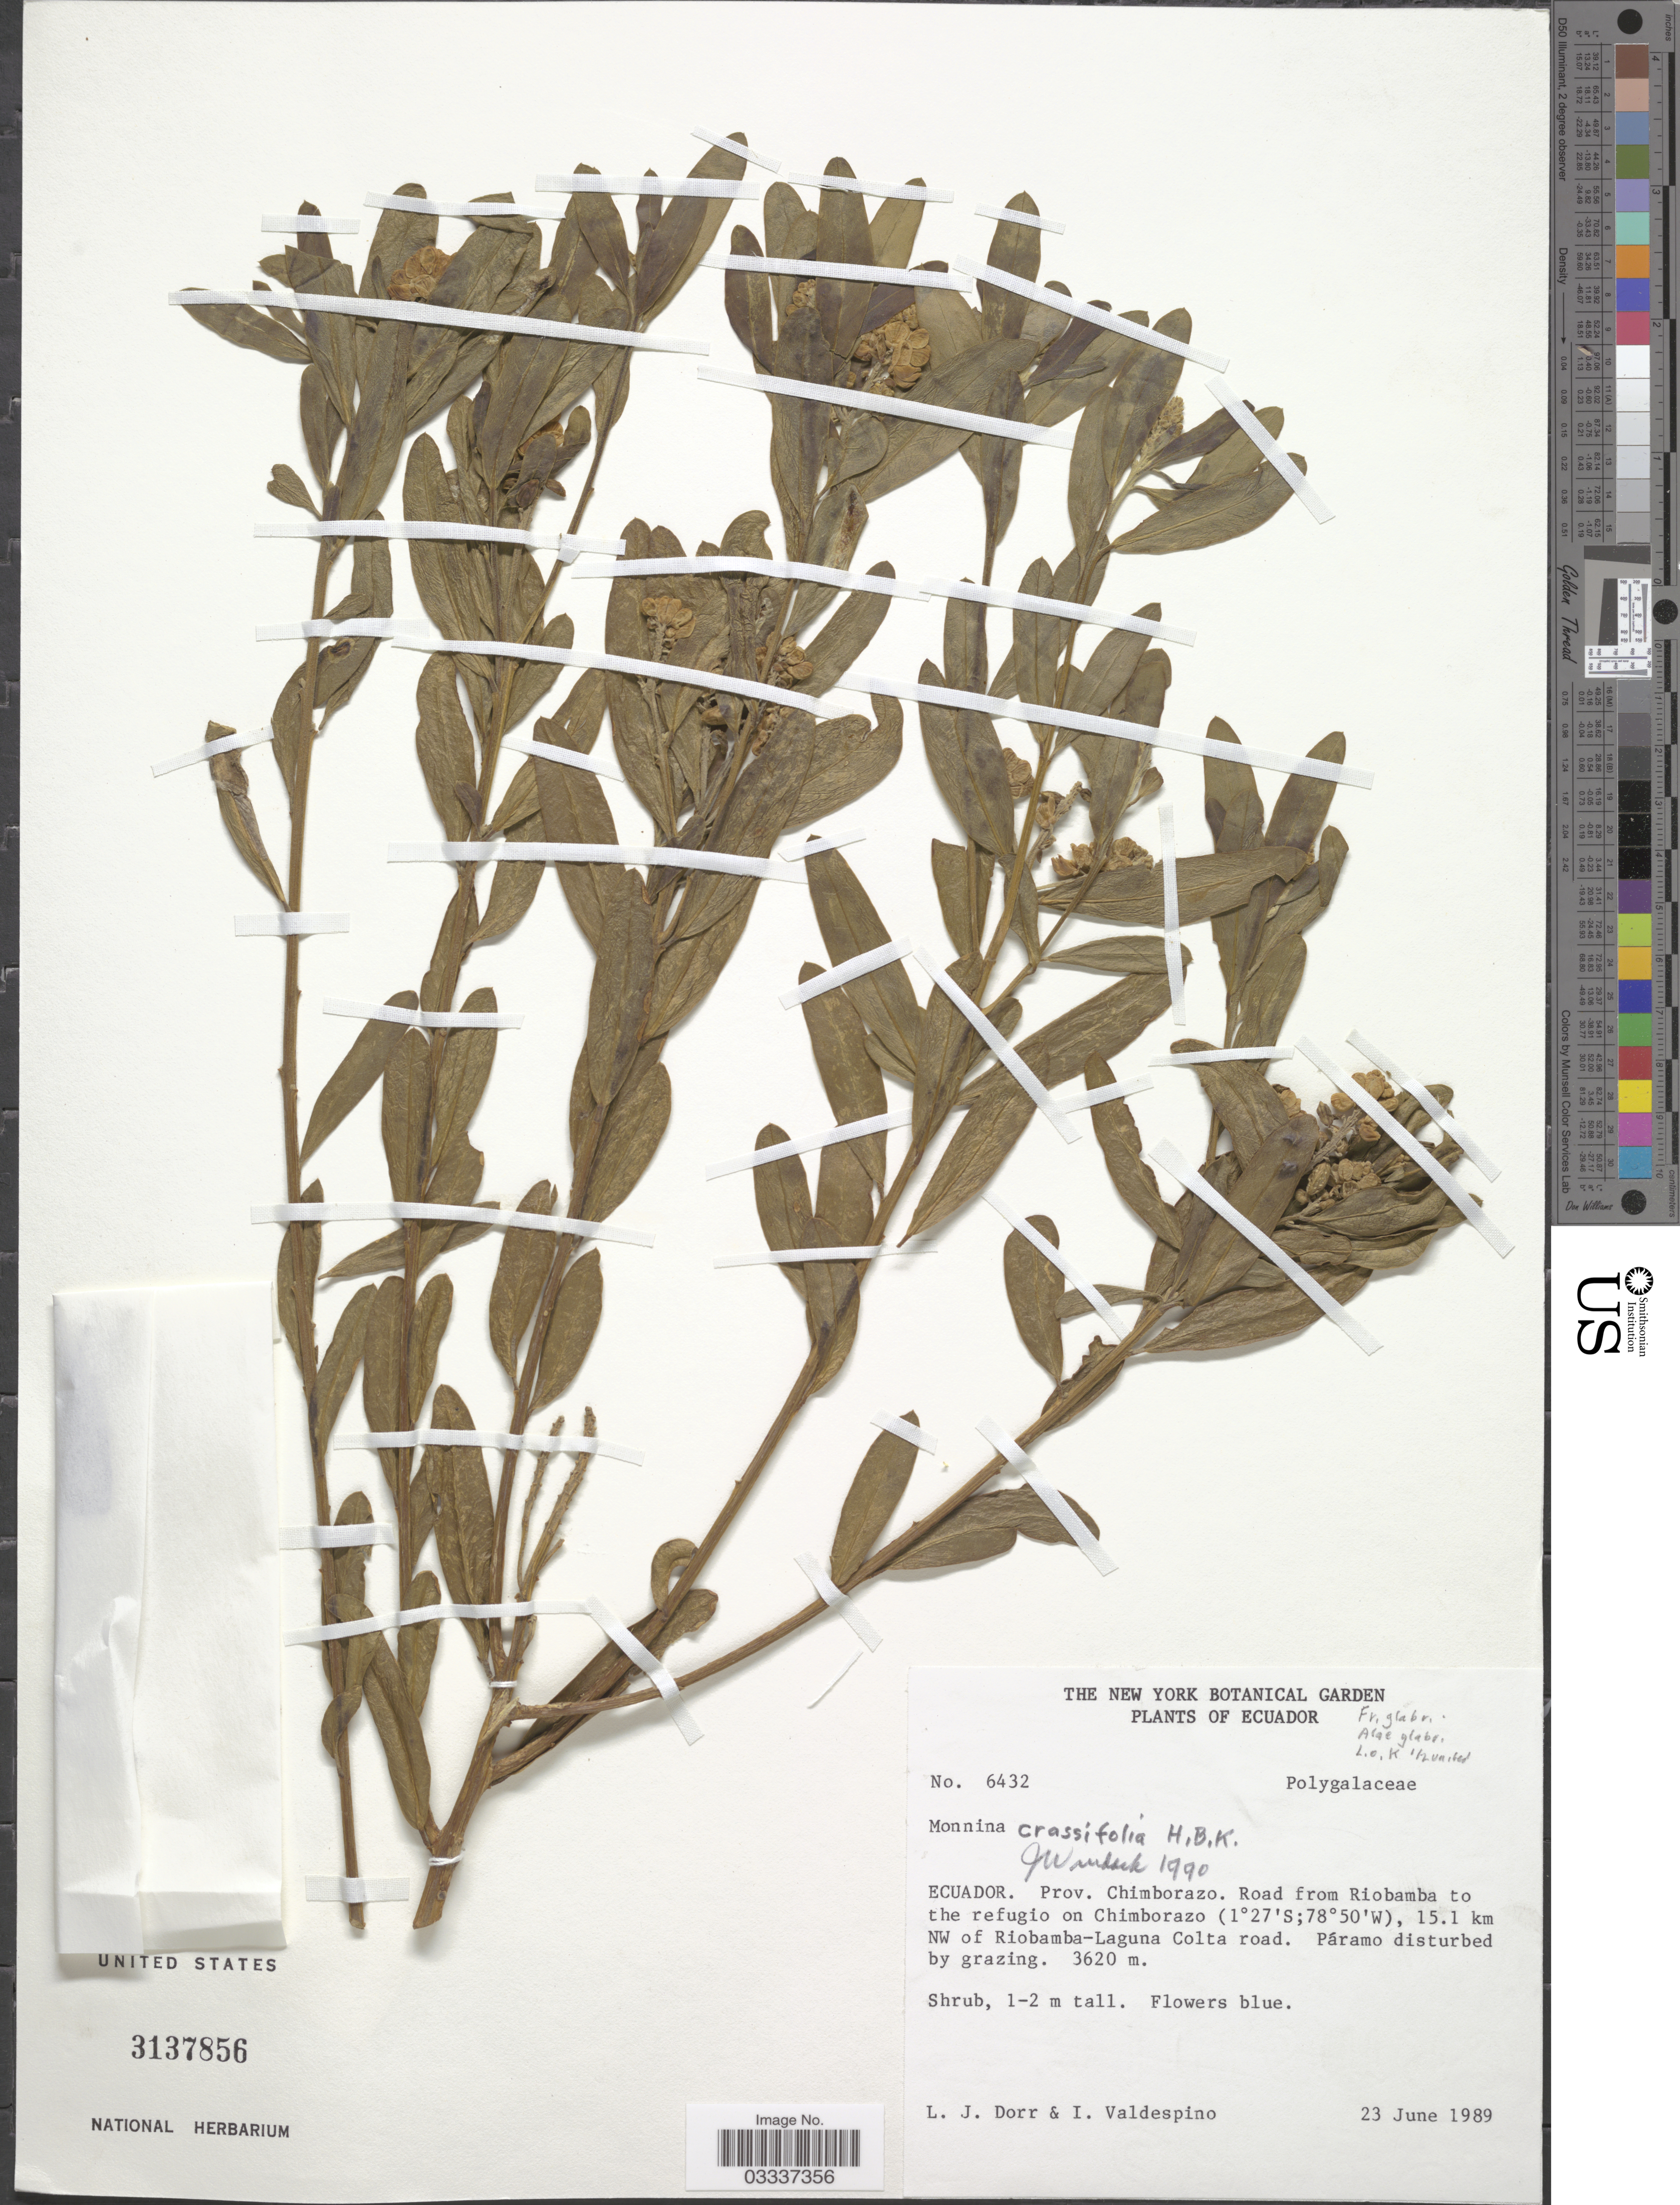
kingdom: Plantae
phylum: Tracheophyta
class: Magnoliopsida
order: Fabales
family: Polygalaceae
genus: Monnina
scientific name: Monnina crassifolia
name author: (Bonpl.) Kunth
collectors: L. J. Dorr & I. Valdespino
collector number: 6432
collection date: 1989-06-23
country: Ecuador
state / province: Chimborazo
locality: Road from Riobamba to the refugio on Chimborazo, 15.1 km NW of Riobamba-Laguna Colta road.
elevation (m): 3620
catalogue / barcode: US 3137856